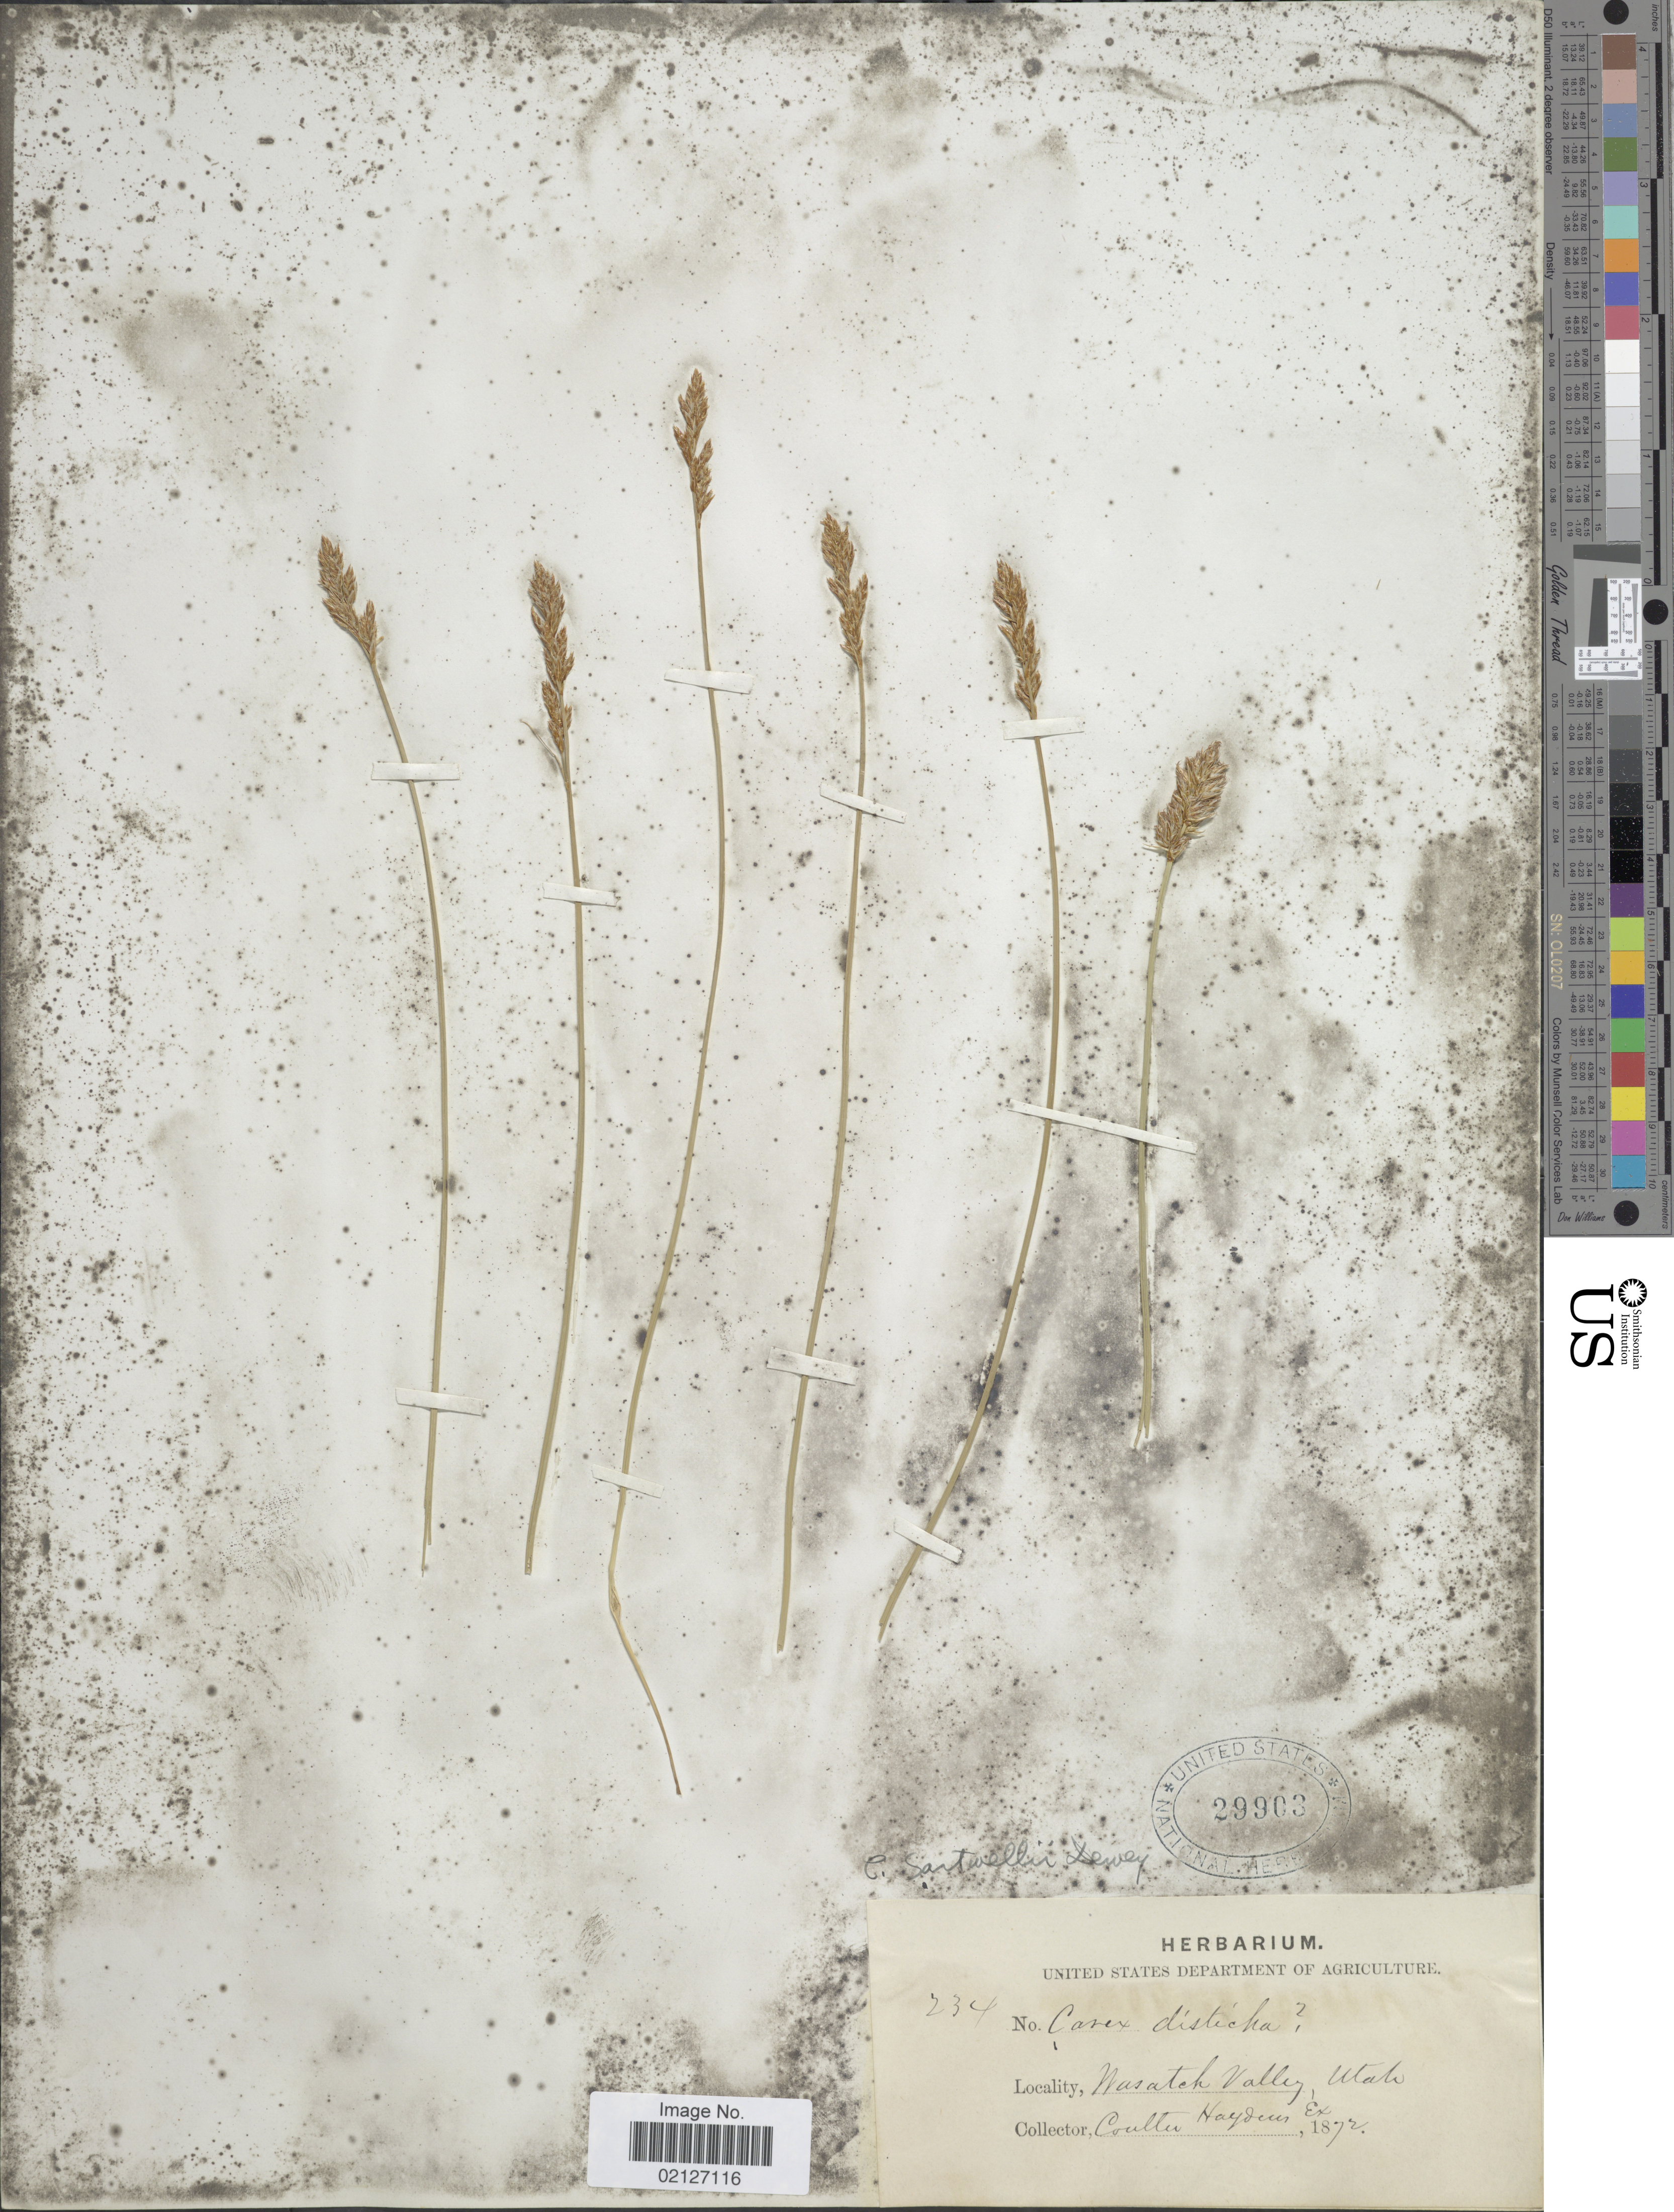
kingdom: Plantae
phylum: Tracheophyta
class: Liliopsida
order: Poales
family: Cyperaceae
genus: Carex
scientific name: Carex occidentalis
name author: L.H. Bailey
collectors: -- Coulter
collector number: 234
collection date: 1872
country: United States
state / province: Utah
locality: Wasatch Valley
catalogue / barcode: US 29903